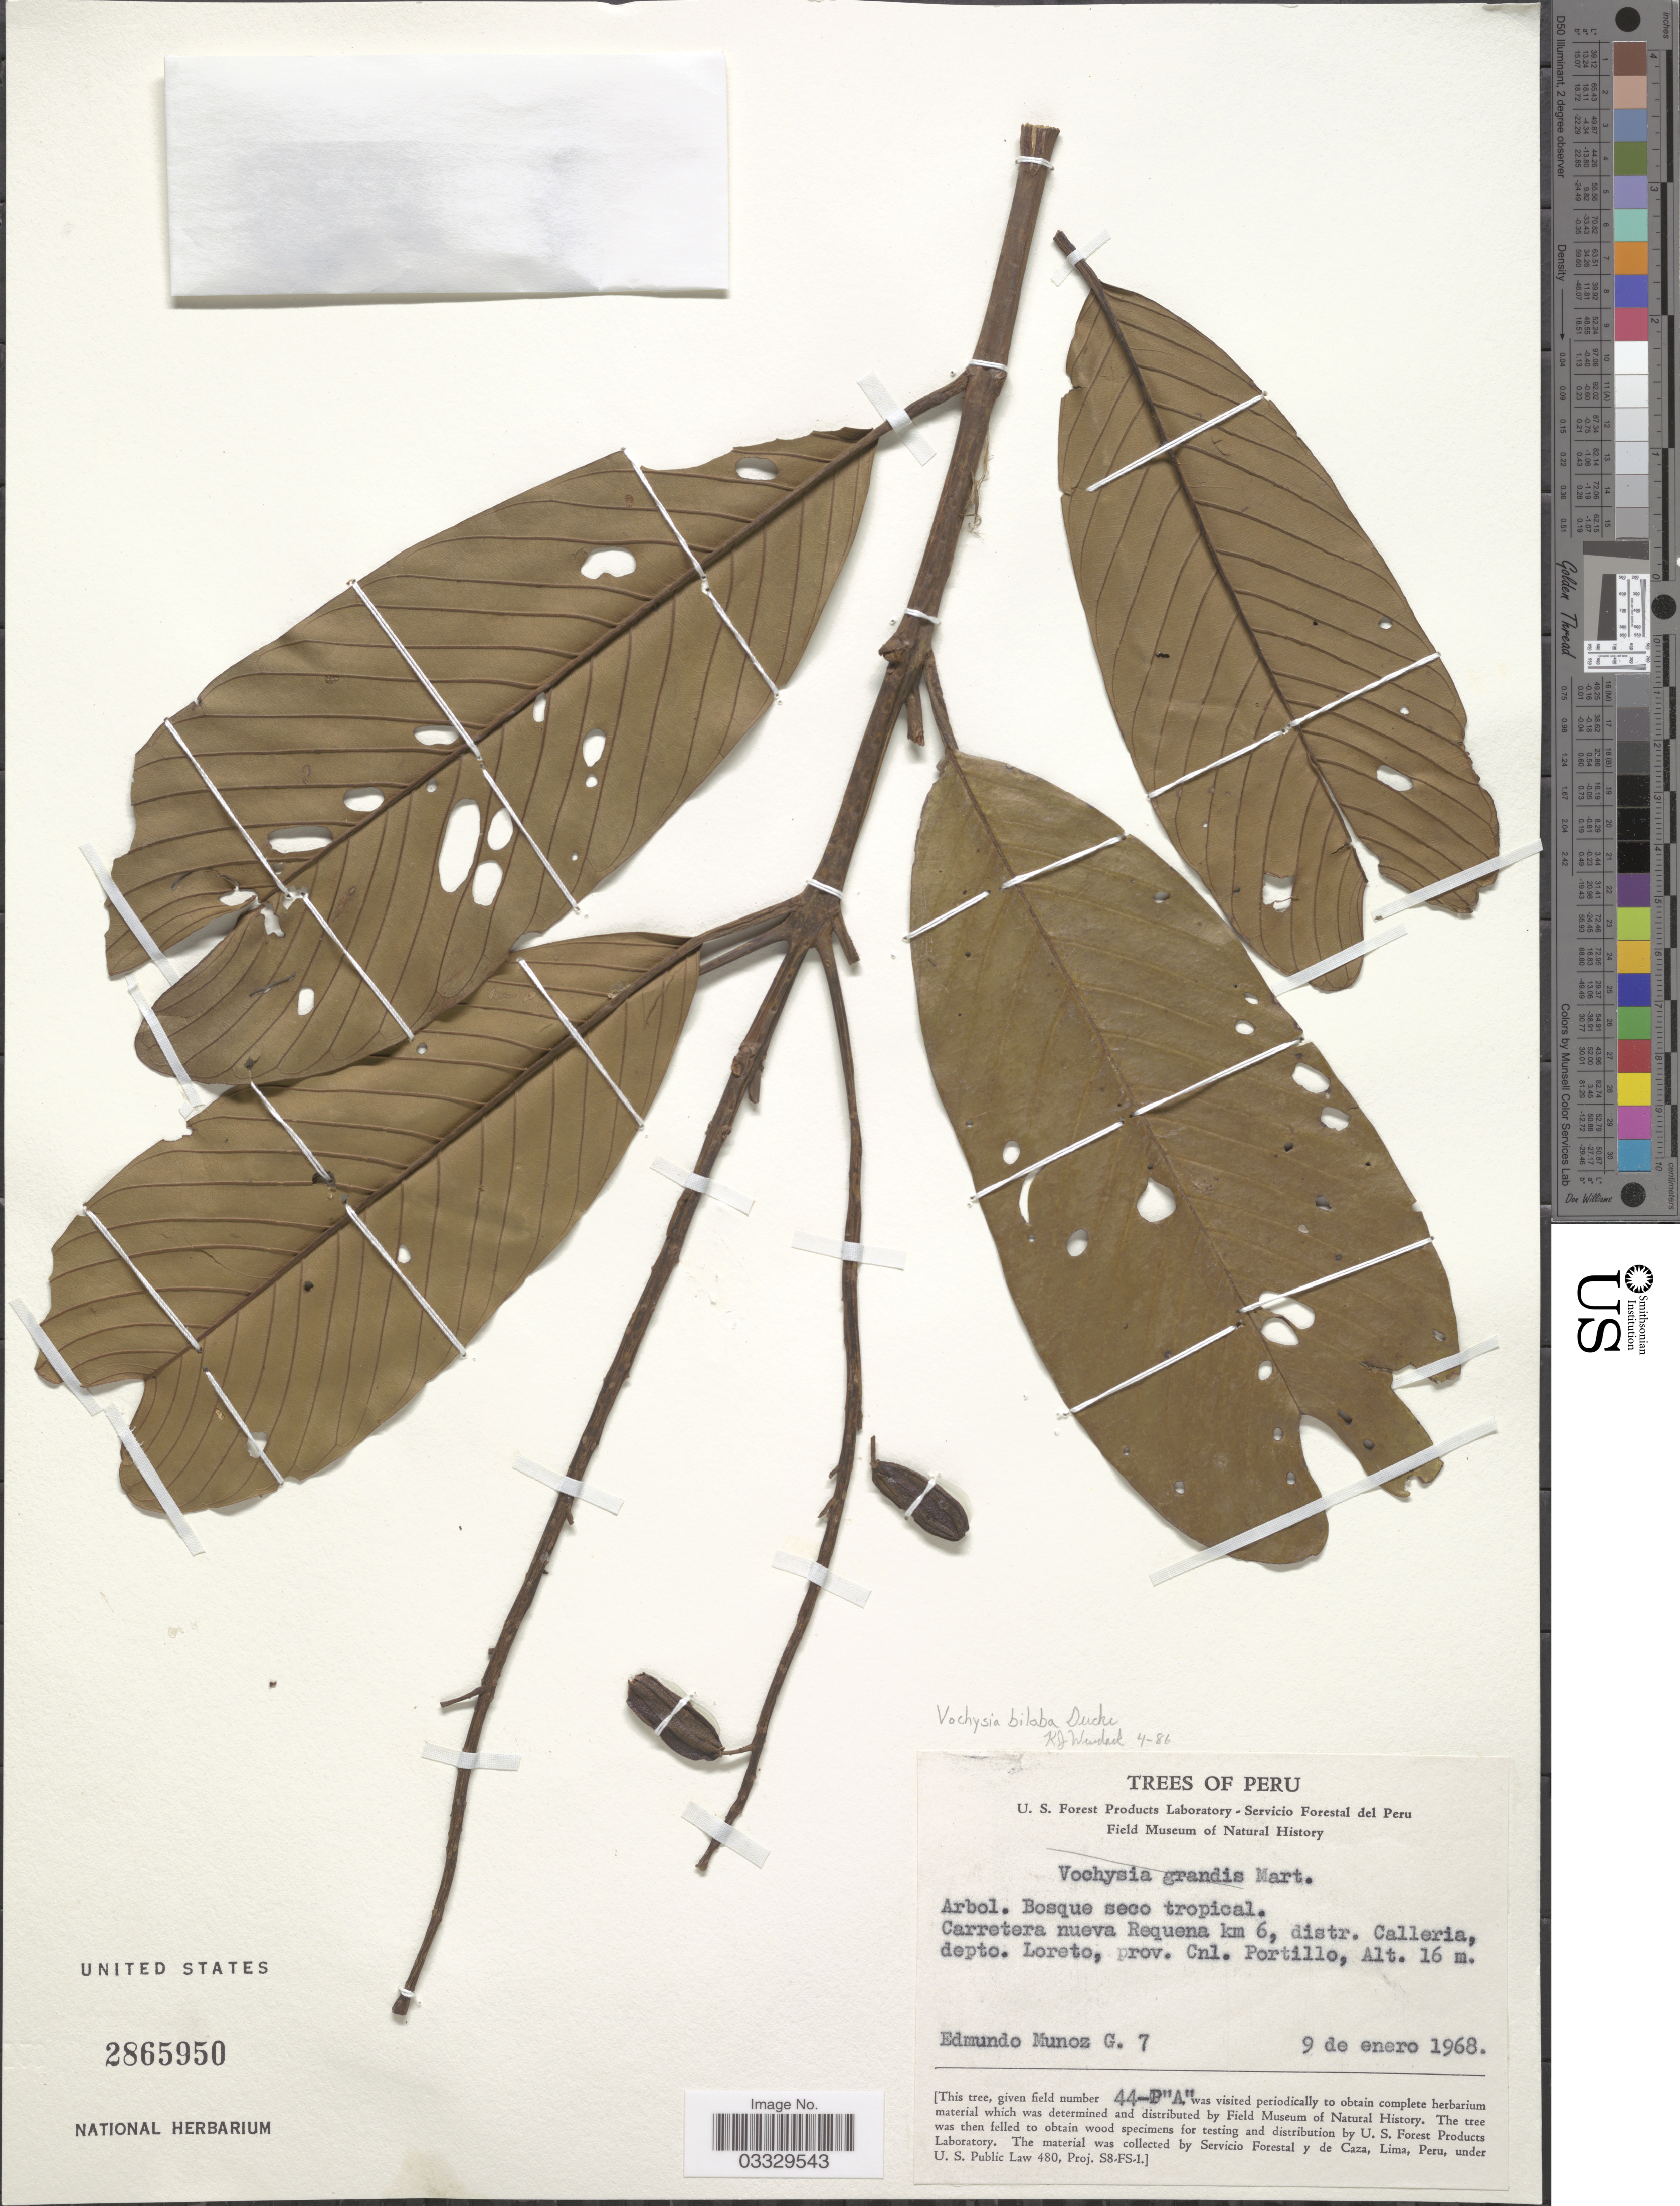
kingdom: Plantae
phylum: Tracheophyta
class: Magnoliopsida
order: Myrtales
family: Vochysiaceae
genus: Vochysia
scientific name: Vochysia biloba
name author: Ducke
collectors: E. Munoz Gomez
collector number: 7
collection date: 1968-01-09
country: Peru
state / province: Loreto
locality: Carretera nueva Requena km 6, distr. Calleria, depto. Loreto, prov. Cnl. Portillo.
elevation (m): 16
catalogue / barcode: US 2865950